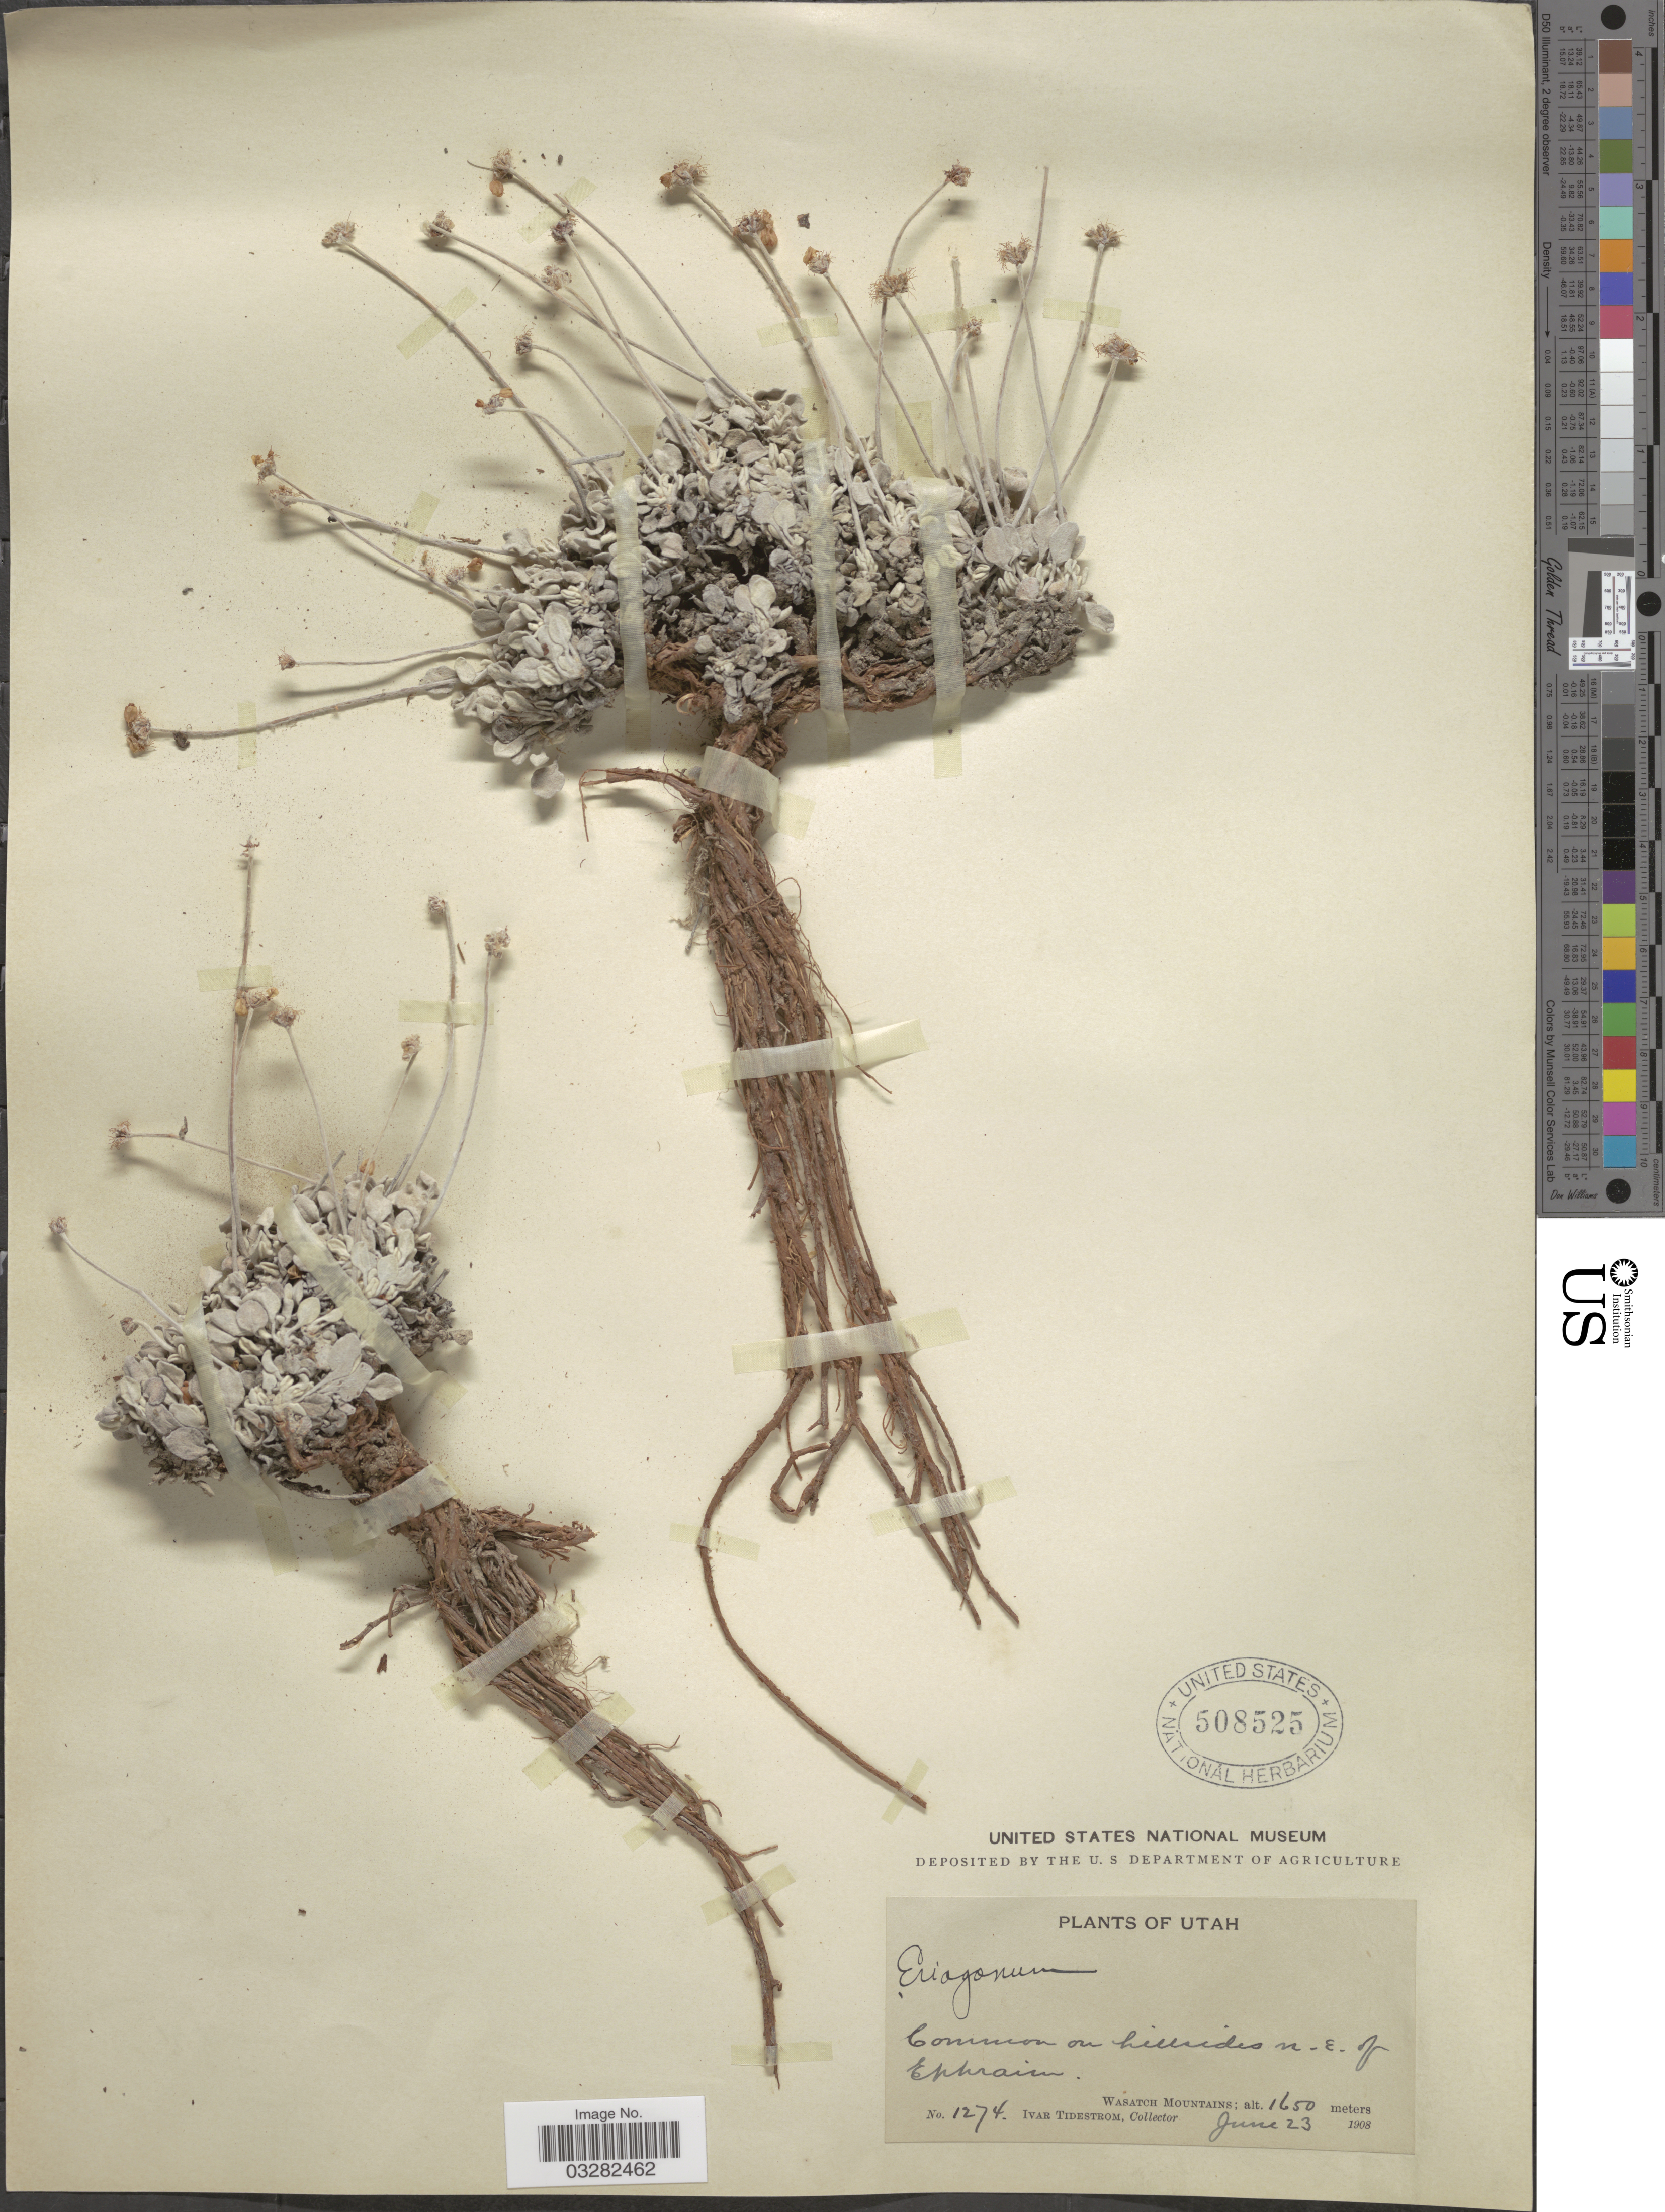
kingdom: Plantae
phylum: Tracheophyta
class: Magnoliopsida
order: Caryophyllales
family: Polygonaceae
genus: Eriogonum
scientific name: Eriogonum sp.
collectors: I. F. Tidestrom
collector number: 1274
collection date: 1908-11-23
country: United States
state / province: Utah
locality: On hillsides n.e. of Ephraim. Wasatch Mountains.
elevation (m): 1650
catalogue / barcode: US 508525